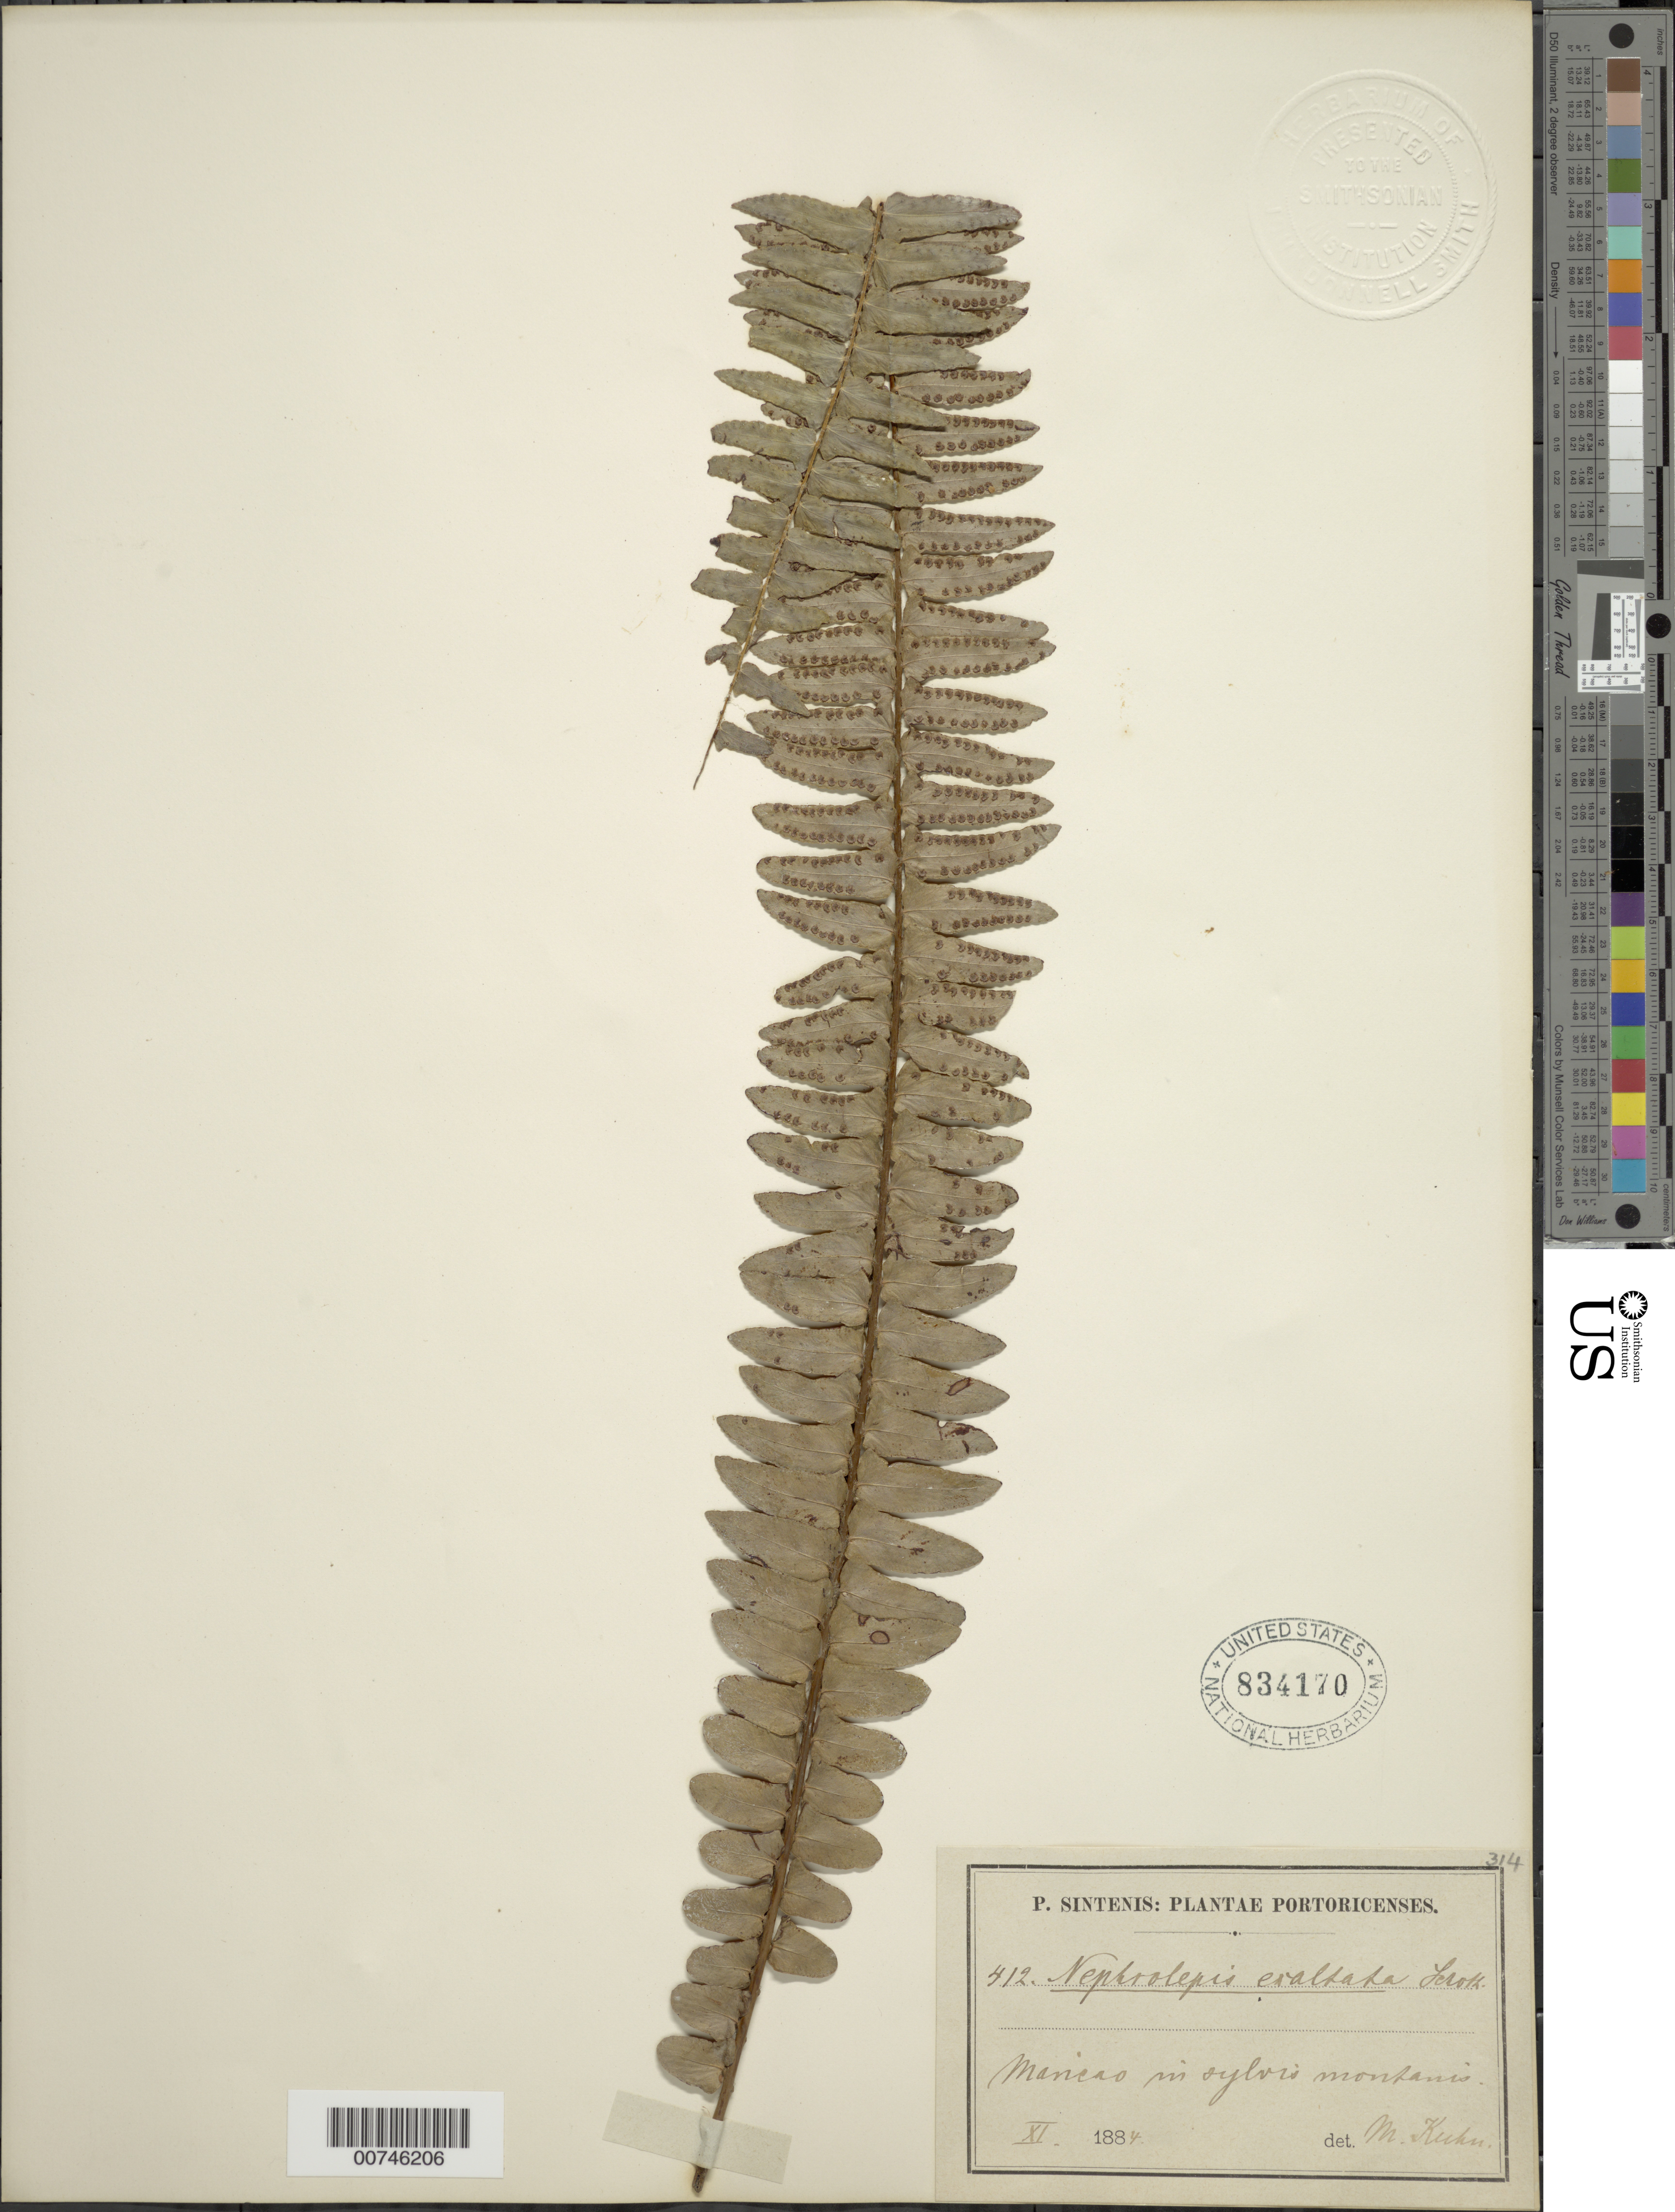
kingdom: Plantae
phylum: Tracheophyta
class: Polypodiopsida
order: Polypodiales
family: Nephrolepidaceae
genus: Nephrolepis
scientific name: Nephrolepis exaltata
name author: (L.) Schott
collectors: P. Sintenis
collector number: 412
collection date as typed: Nov 1884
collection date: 1884-11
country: Puerto Rico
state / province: Maricao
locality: In sylvis montanis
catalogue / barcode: US 834170